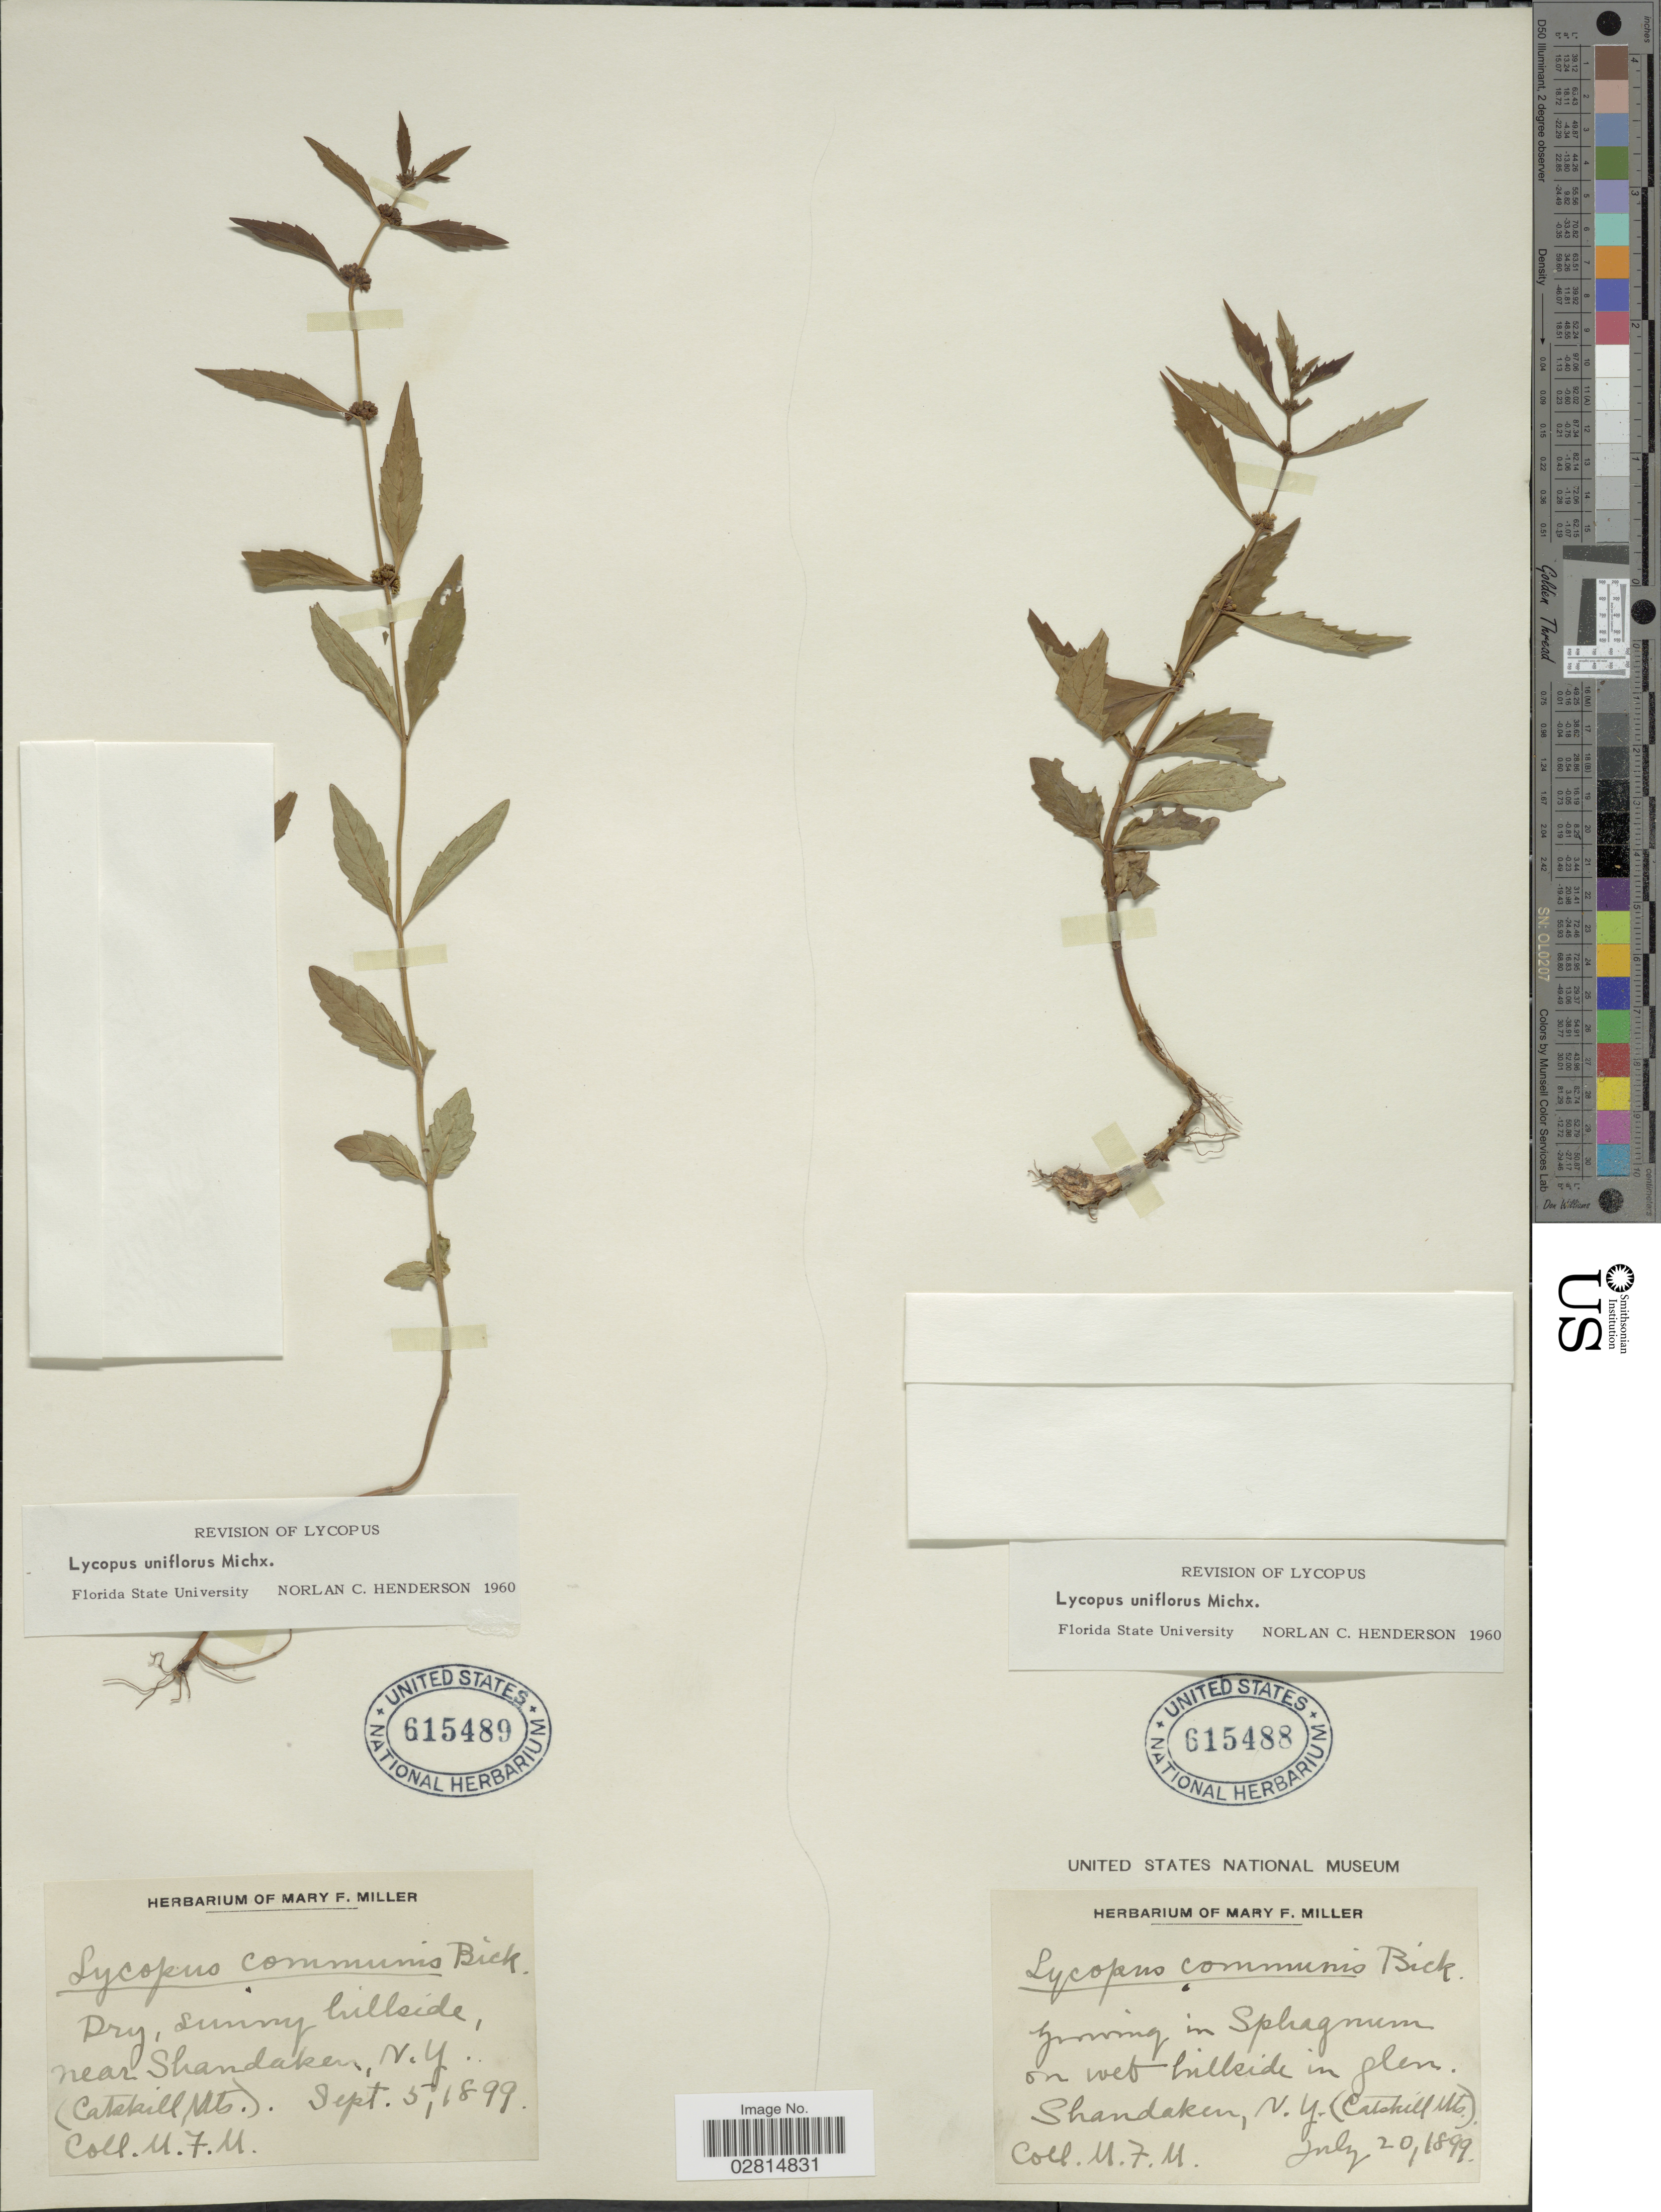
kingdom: Plantae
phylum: Tracheophyta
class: Magnoliopsida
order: Lamiales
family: Lamiaceae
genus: Lycopus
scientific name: Lycopus uniflorus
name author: Michx.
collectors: M. F. Miller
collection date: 1899-07-20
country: United States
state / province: New York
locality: Shandaken, N.Y. (Catskill Mts.).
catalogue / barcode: US 615488-2